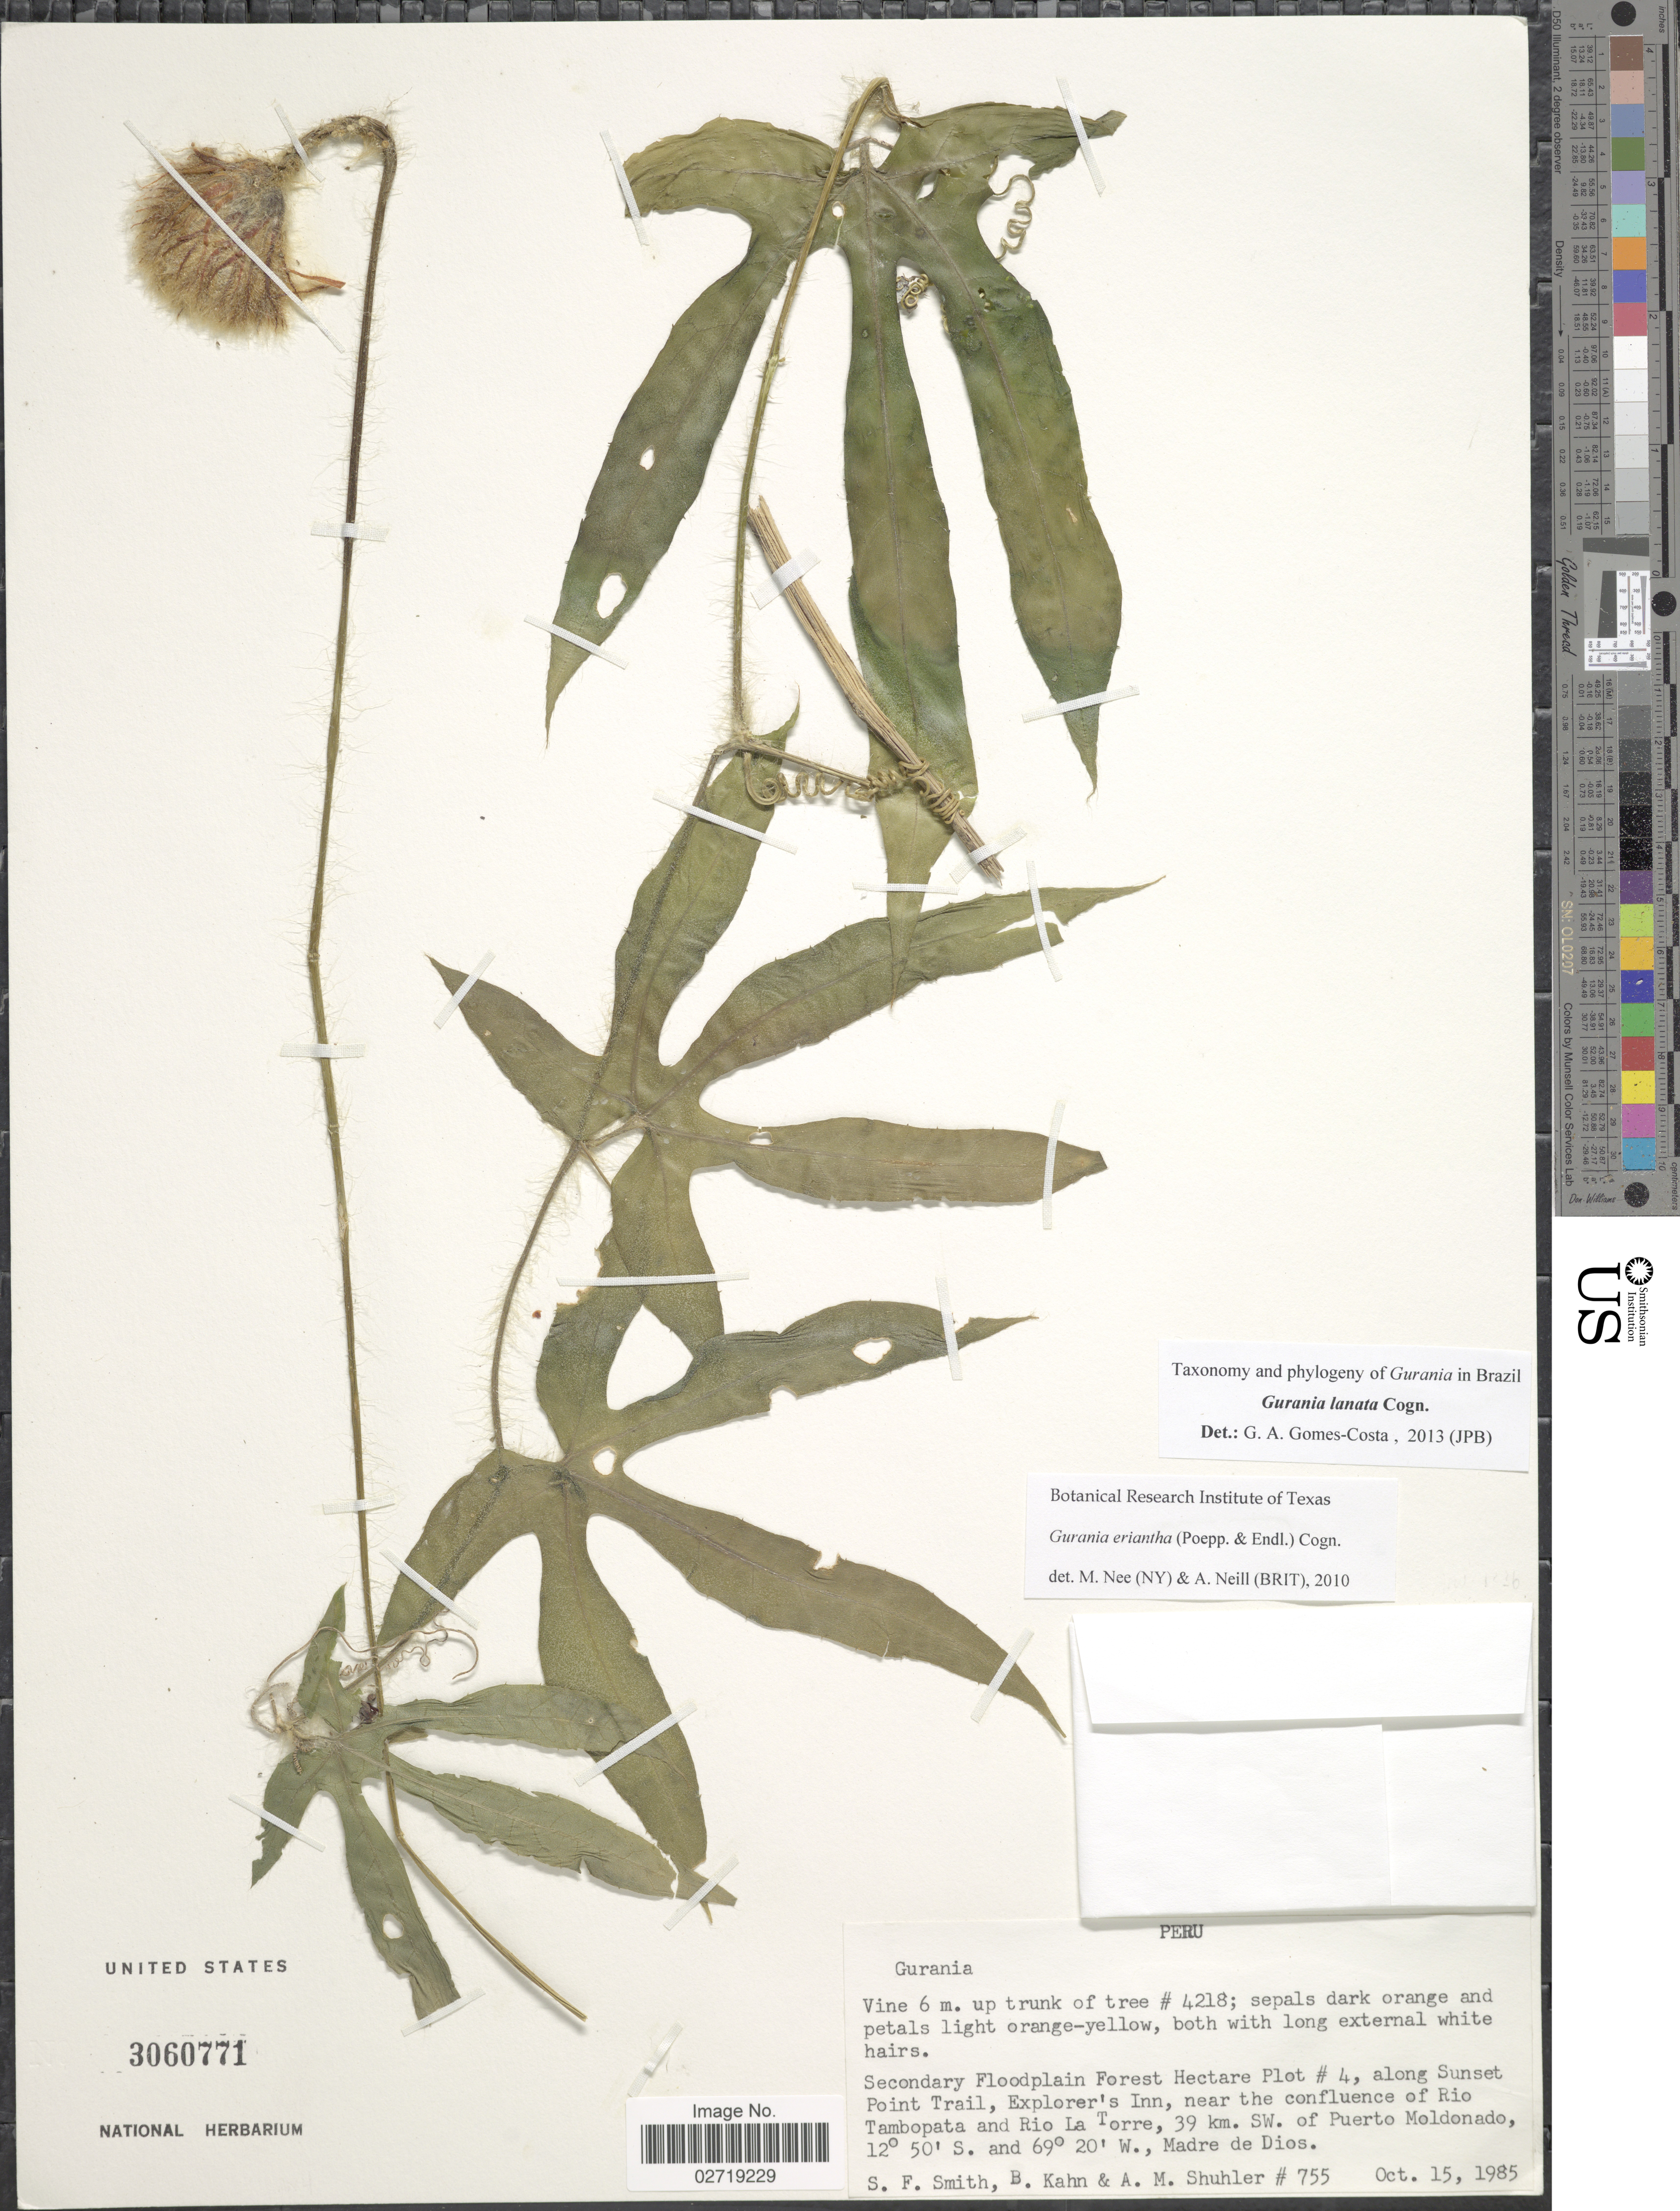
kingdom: Plantae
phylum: Tracheophyta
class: Magnoliopsida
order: Cucurbitales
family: Cucurbitaceae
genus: Gurania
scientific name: Gurania lanata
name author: Cogn.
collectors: S.F. Smith, B. Kahn & A. Shuhler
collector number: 755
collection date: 1985-10-15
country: Peru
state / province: Madre de Dios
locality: Secondary Floodplain Forest Hectare plot # 4, along Sunset Point Trail, Explorer's Inn, near the confluence of Rio Tambopata and Rio La Torre, 39 km. SW. of Puerto Moldonado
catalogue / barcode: US 3060771